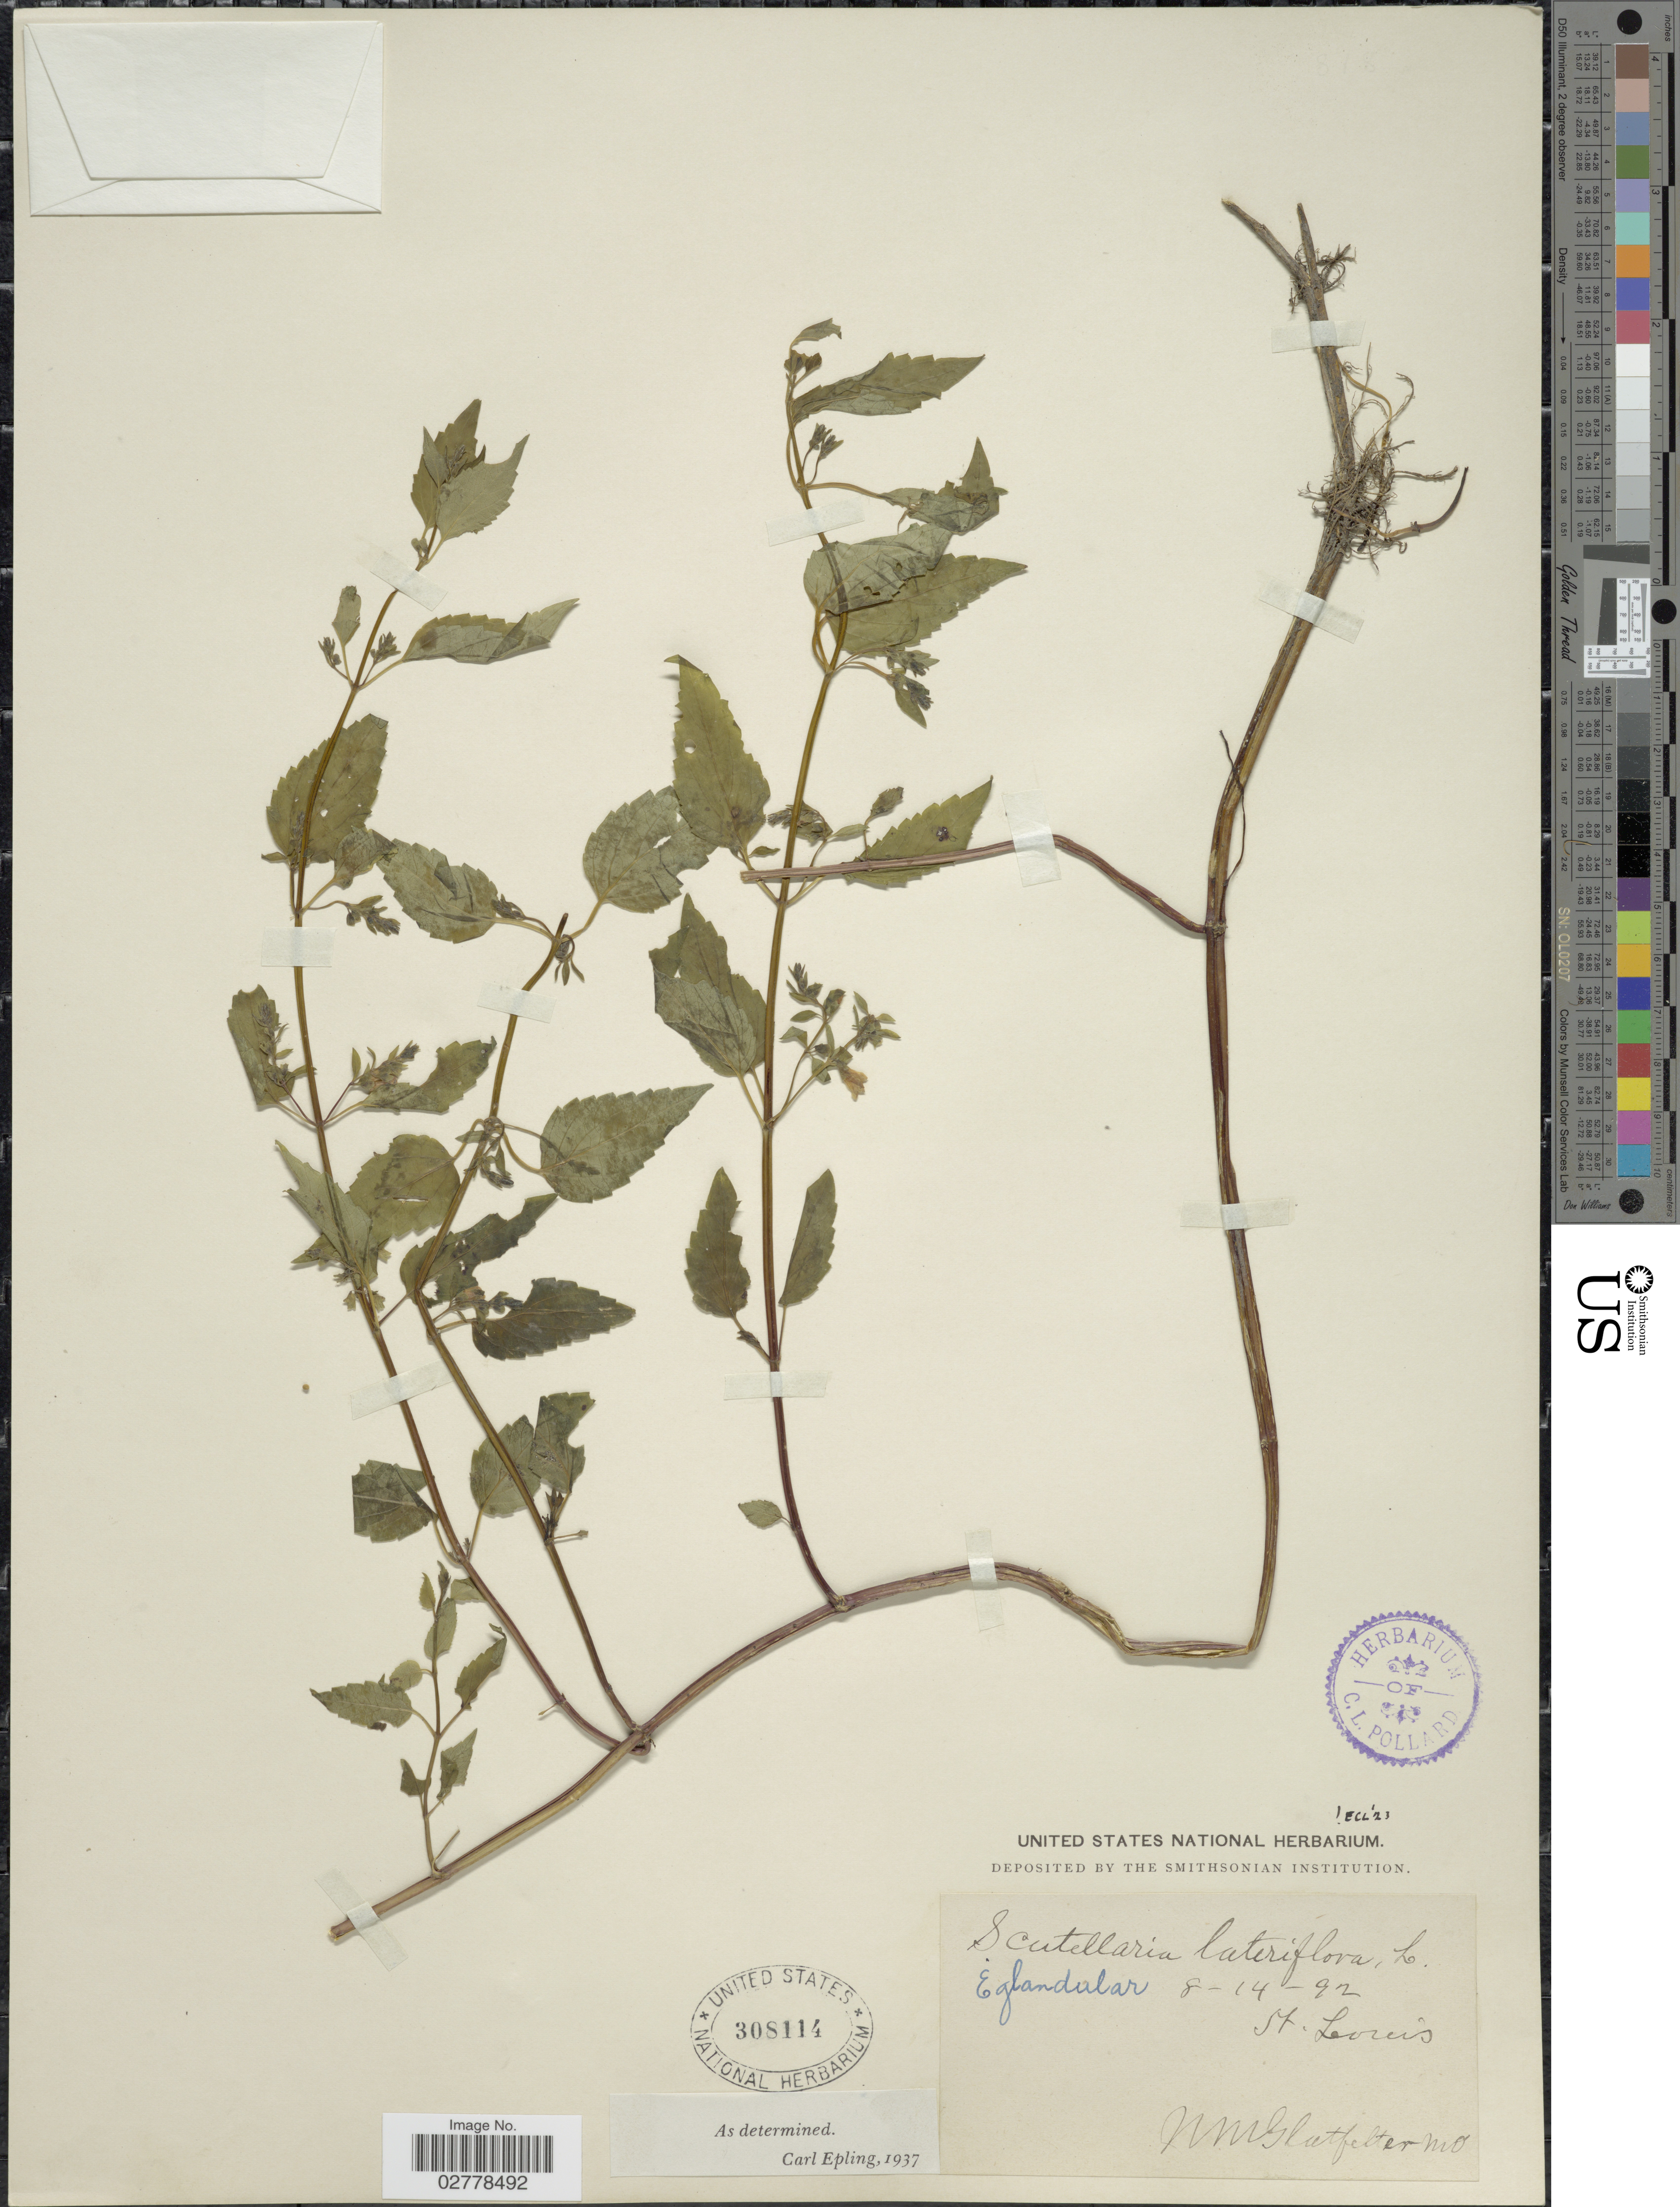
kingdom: Plantae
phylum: Tracheophyta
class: Magnoliopsida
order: Lamiales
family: Lamiaceae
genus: Scutellaria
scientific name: Scutellaria lateriflora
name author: L.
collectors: N. M. Glatfelter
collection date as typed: Transcribed d/m/y: 14/8/92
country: United States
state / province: Missouri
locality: St. Louis.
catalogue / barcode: US 308114